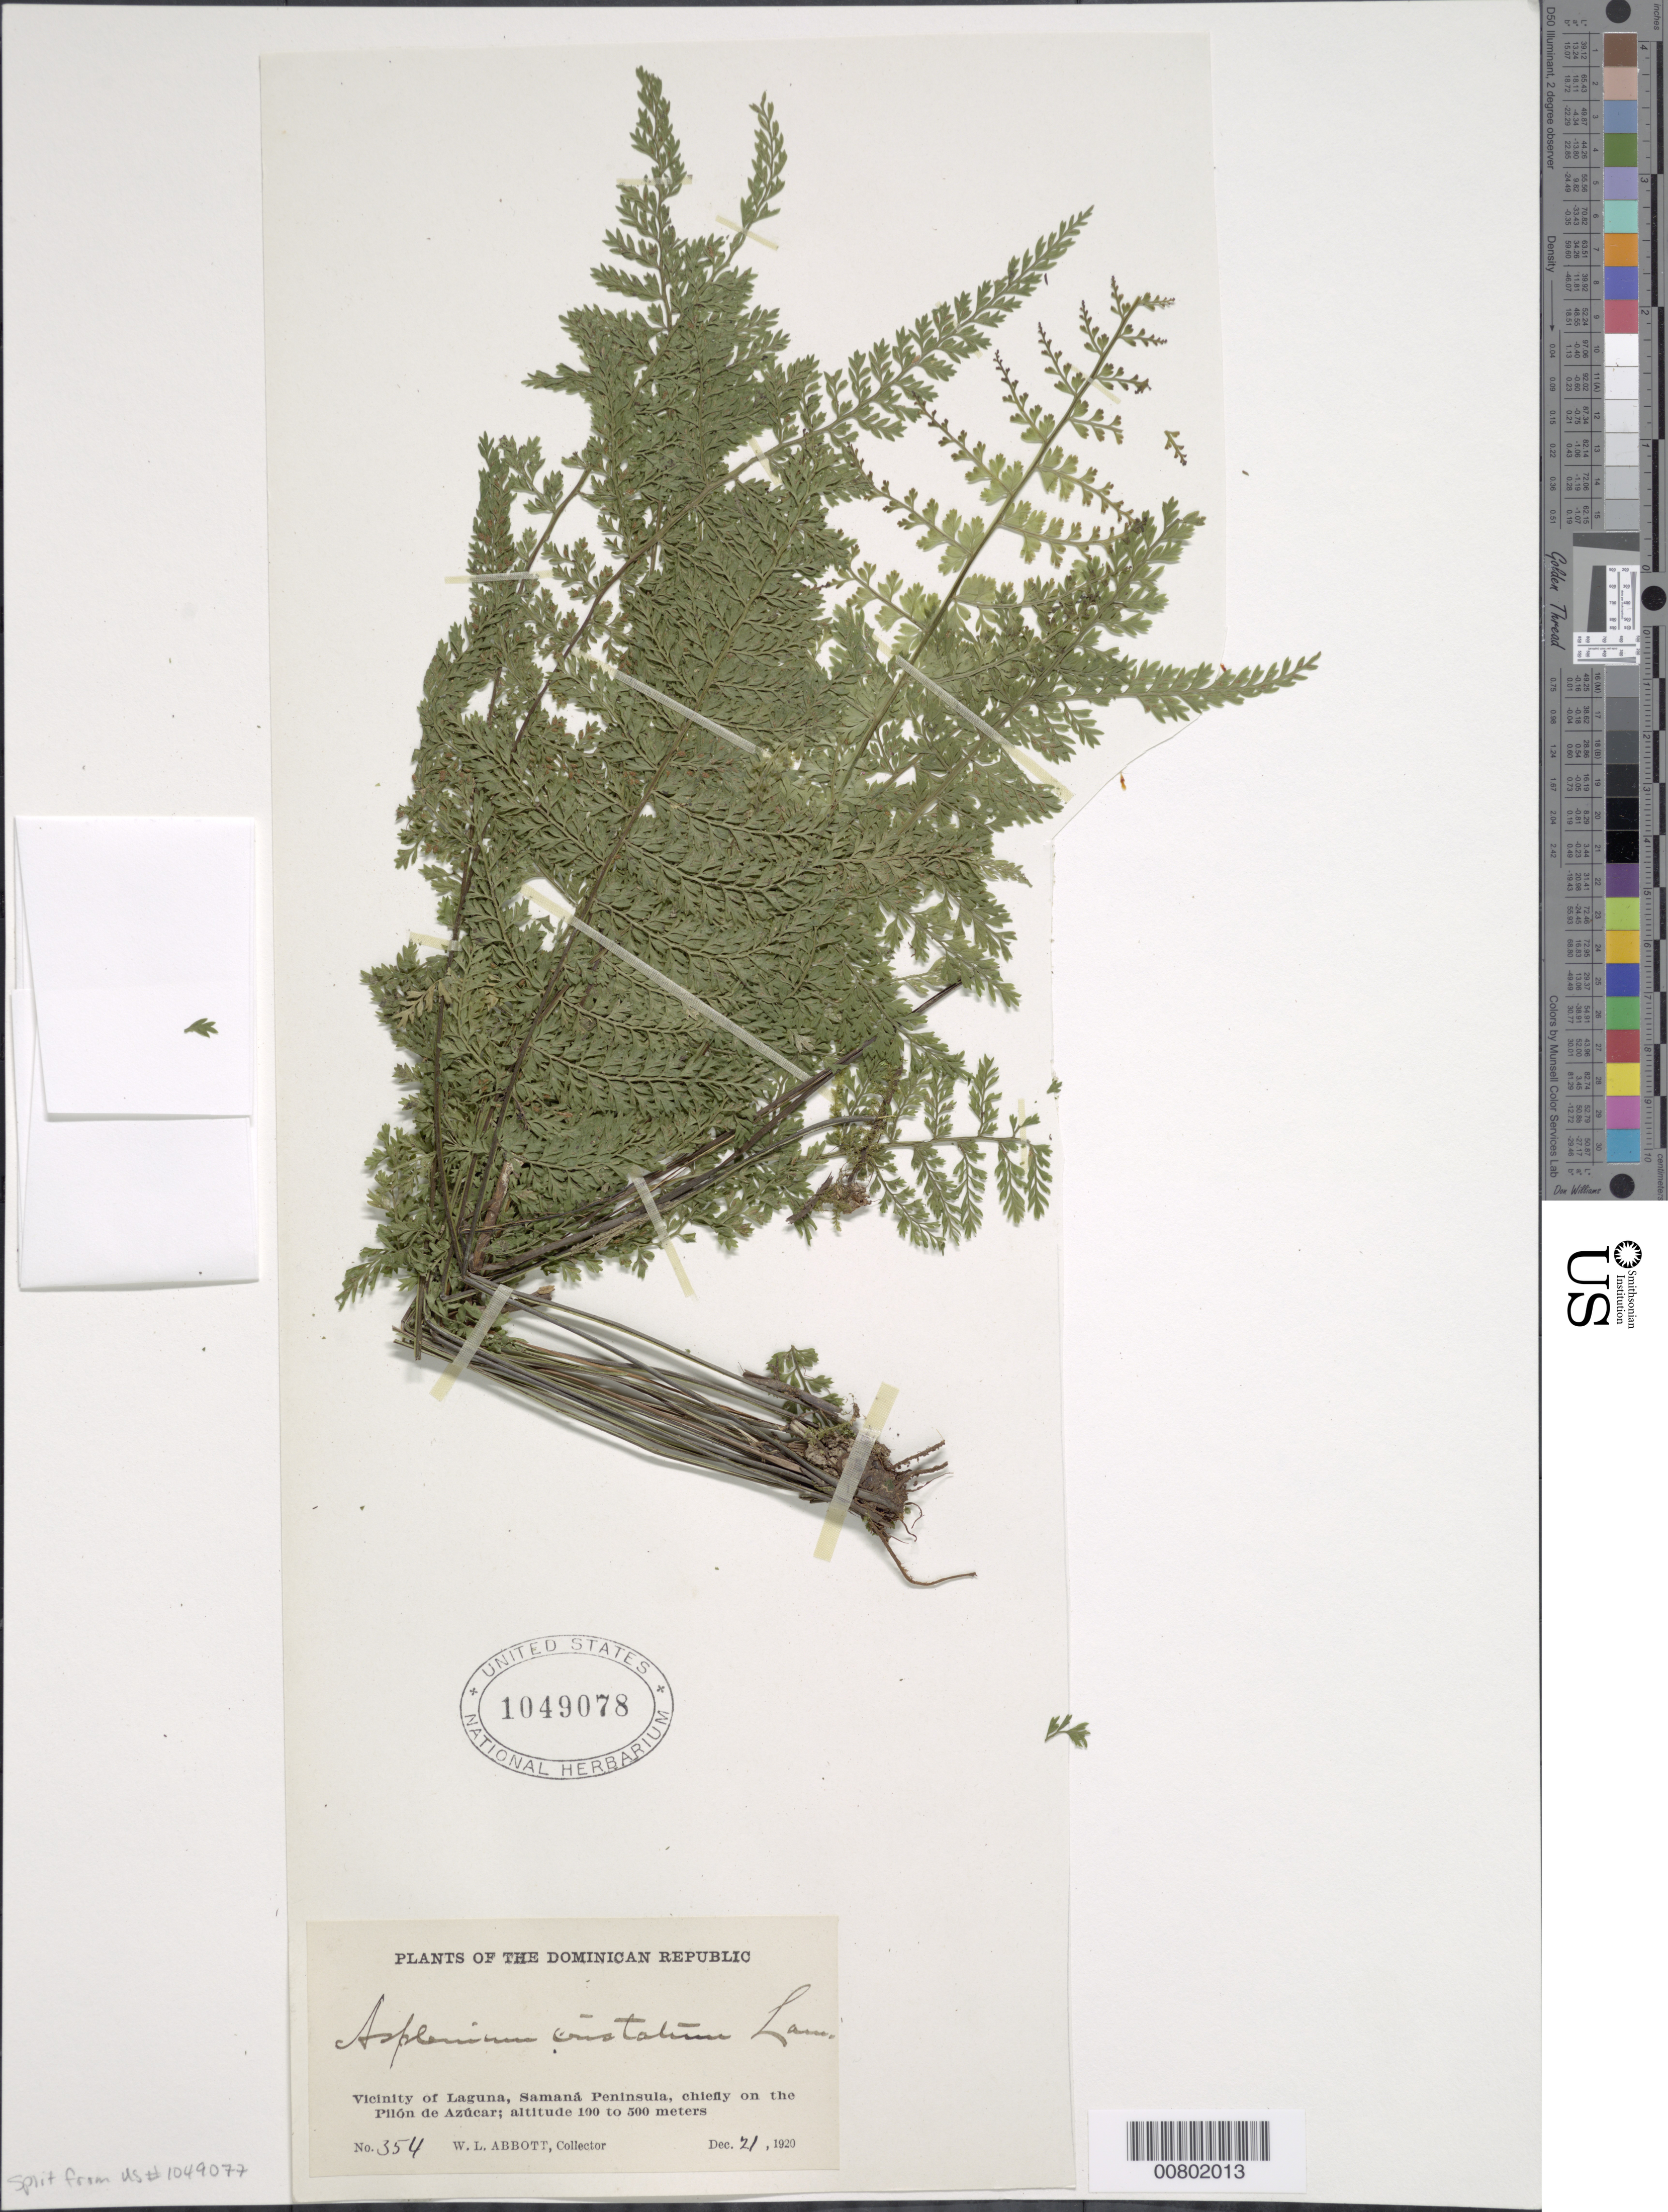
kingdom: Plantae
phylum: Tracheophyta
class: Polypodiopsida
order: Polypodiales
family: Aspleniaceae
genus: Asplenium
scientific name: Asplenium cristatum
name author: Lam.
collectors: W. L. Abbott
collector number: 354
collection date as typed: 21 Dec 1920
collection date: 1920-12-21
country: Dominican Republic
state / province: Samana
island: Hispaniola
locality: Laguna vicinity, Samaná Peninsula, chiefly on the Pilón de Azúcar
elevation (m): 100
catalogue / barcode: US 1049078